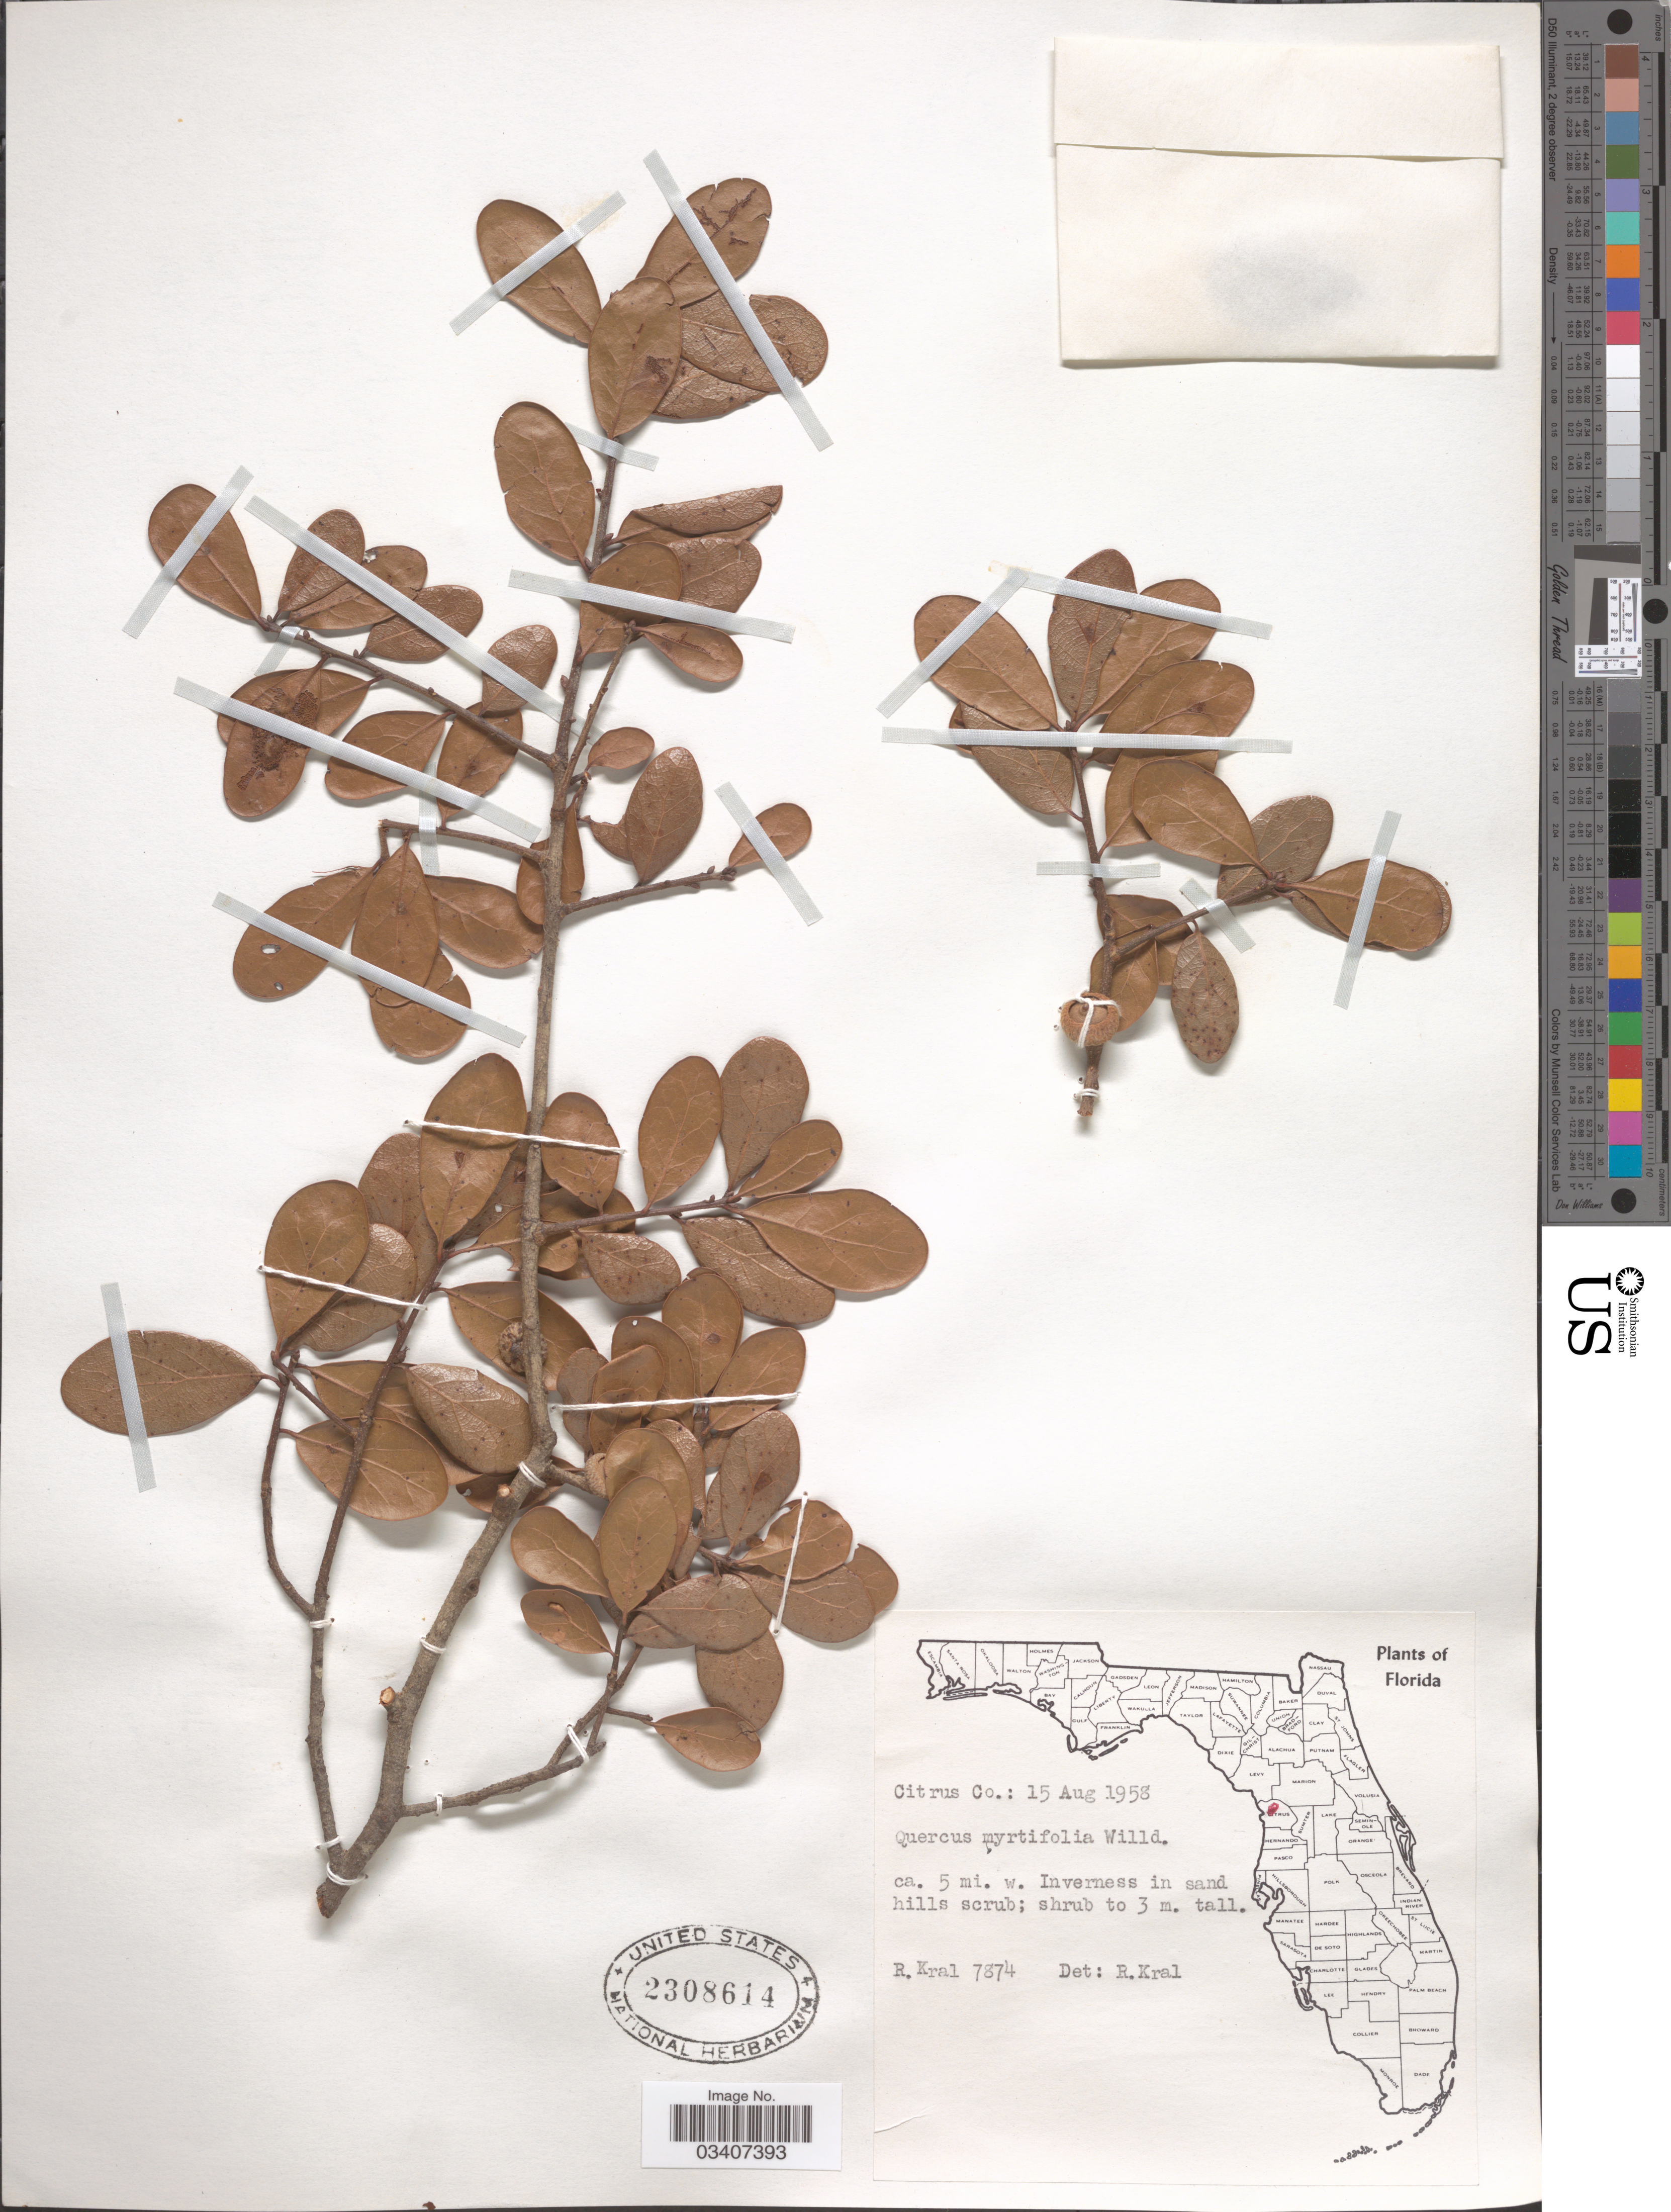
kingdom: Plantae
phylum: Tracheophyta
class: Magnoliopsida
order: Fagales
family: Fagaceae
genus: Quercus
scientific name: Quercus myrtifolia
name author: Willd.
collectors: R. Kral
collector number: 7874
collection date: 1958-08-15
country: United States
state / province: Florida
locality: Citrus Co. Ca. 5 mi. w. Inverness.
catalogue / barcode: US 2308614